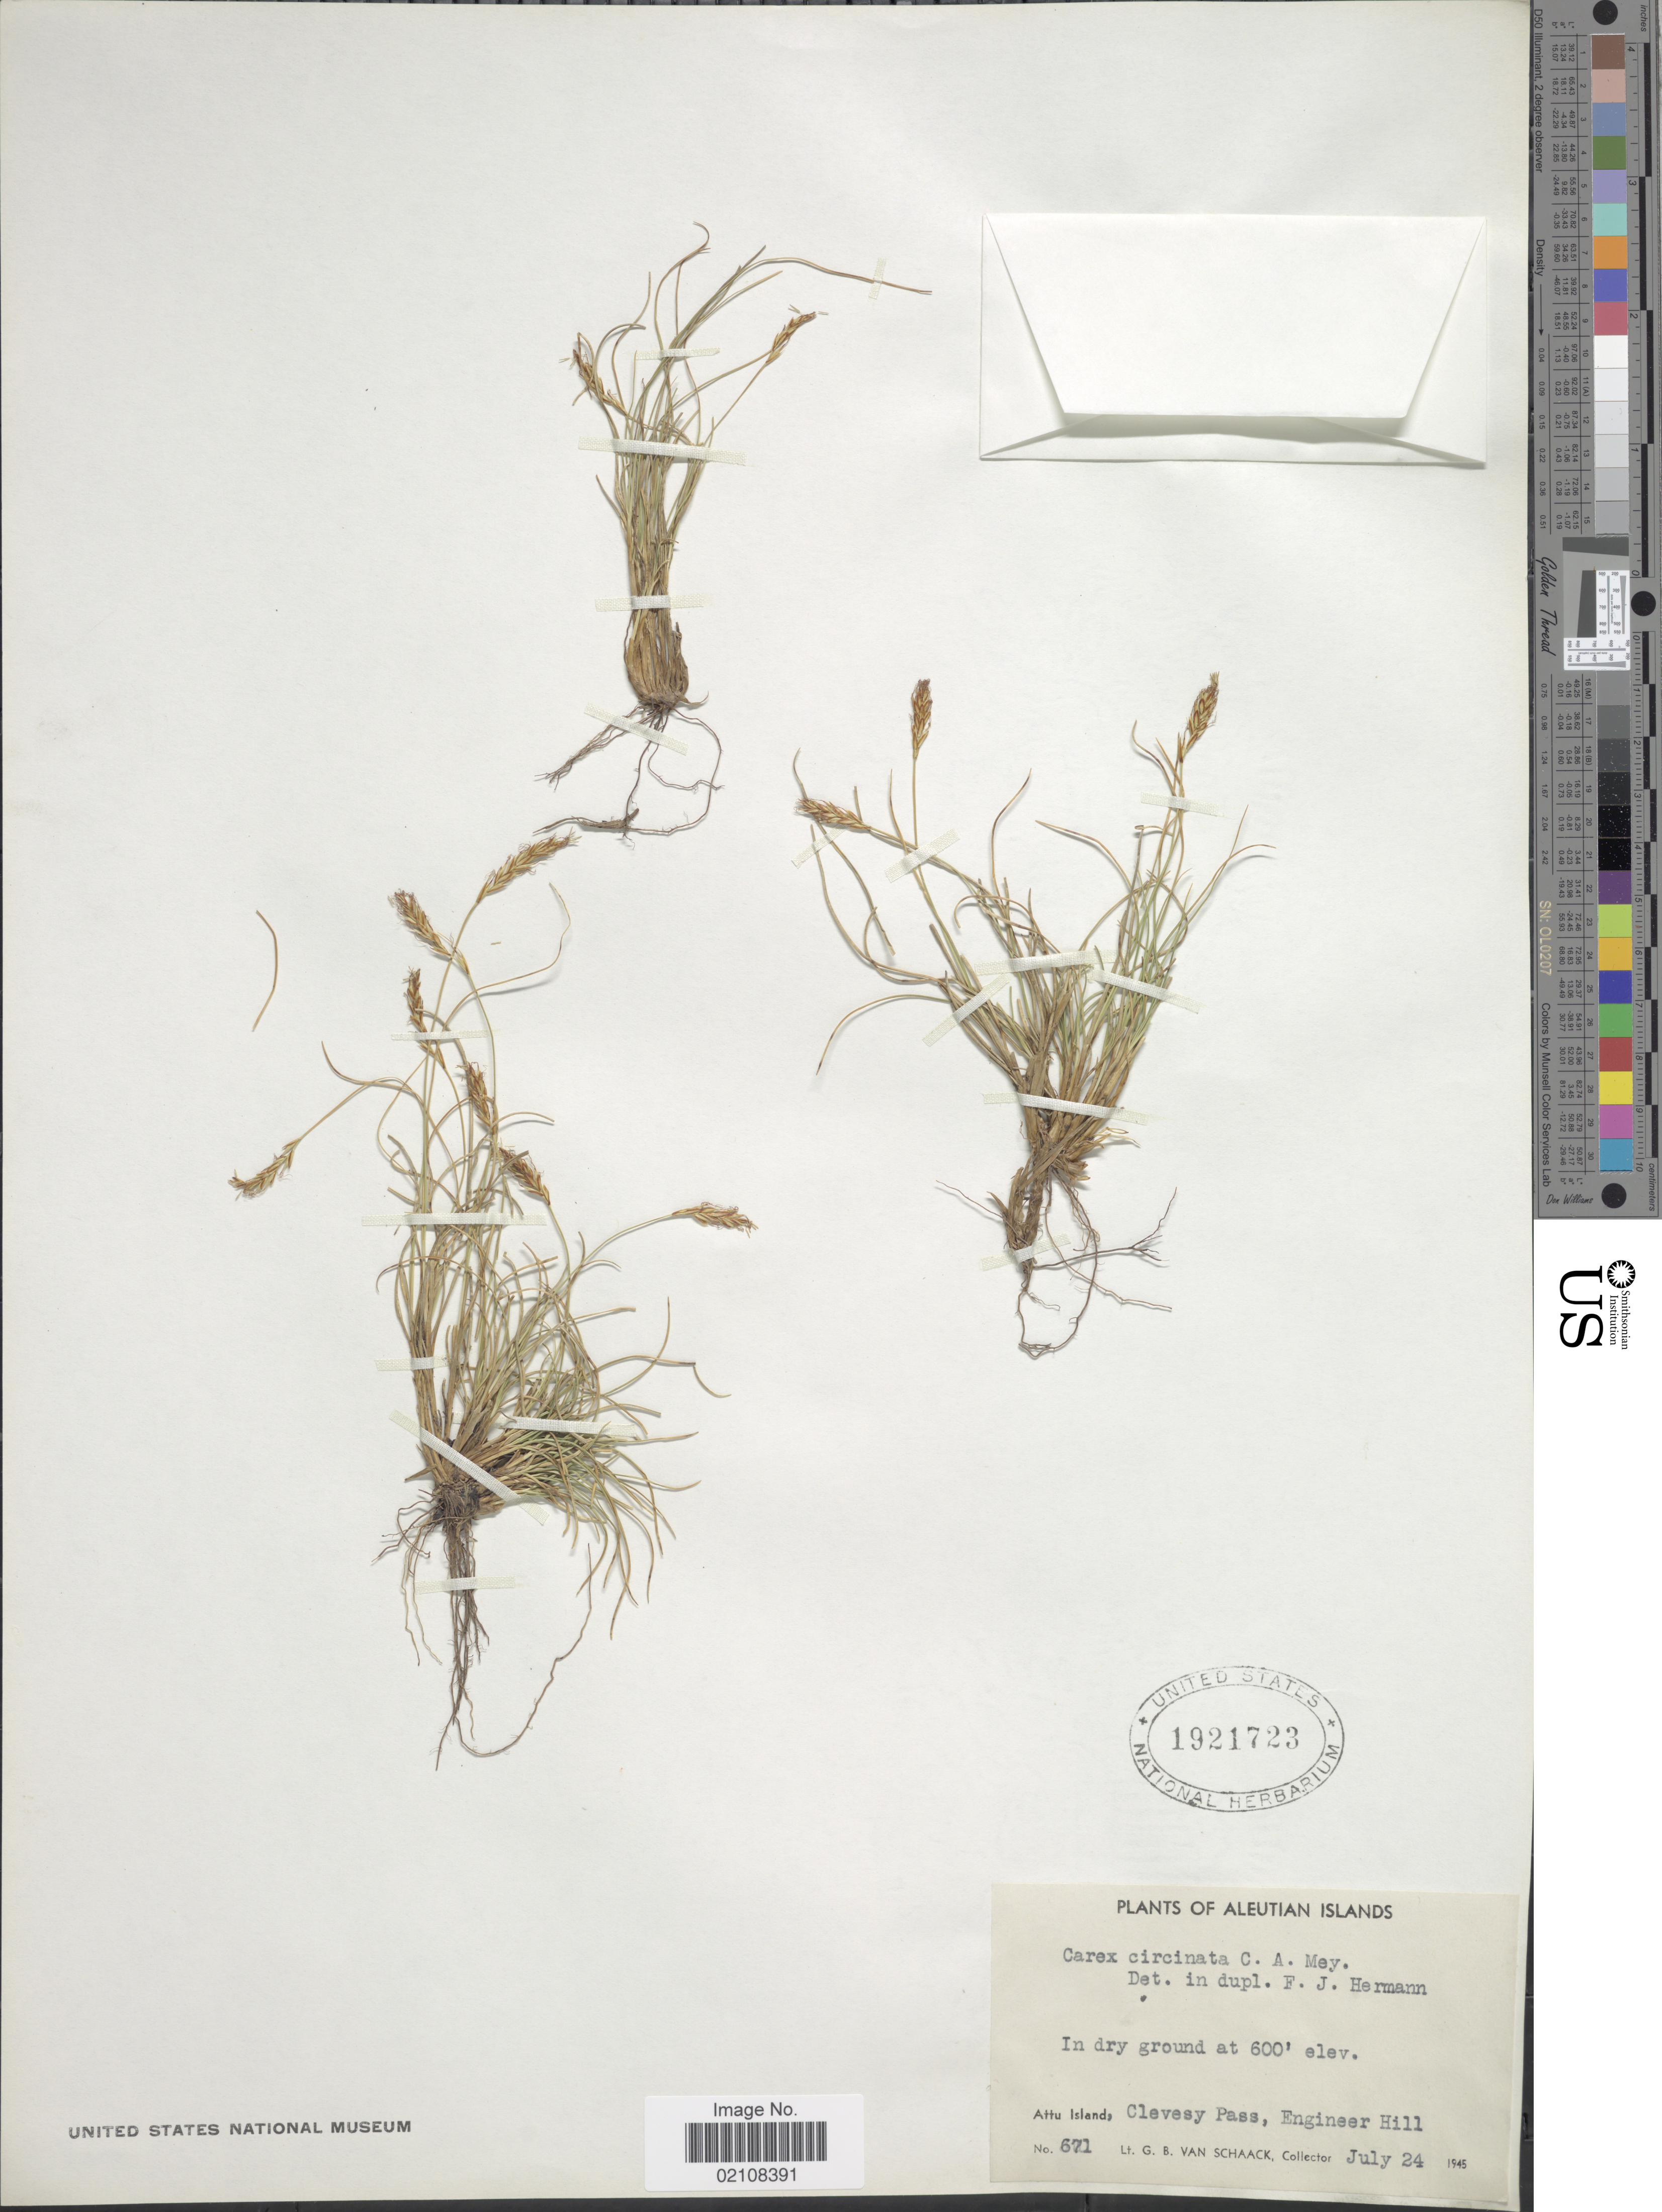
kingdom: Plantae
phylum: Tracheophyta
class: Liliopsida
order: Poales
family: Cyperaceae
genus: Carex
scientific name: Carex circinata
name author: C.A. Mey.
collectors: G. Van Schaack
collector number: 671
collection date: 1945-07-24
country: United States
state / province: Alaska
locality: Aleutian Islands. Attu Island, Clevesy Pass, Engineer Hill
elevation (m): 183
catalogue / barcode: US 1921723